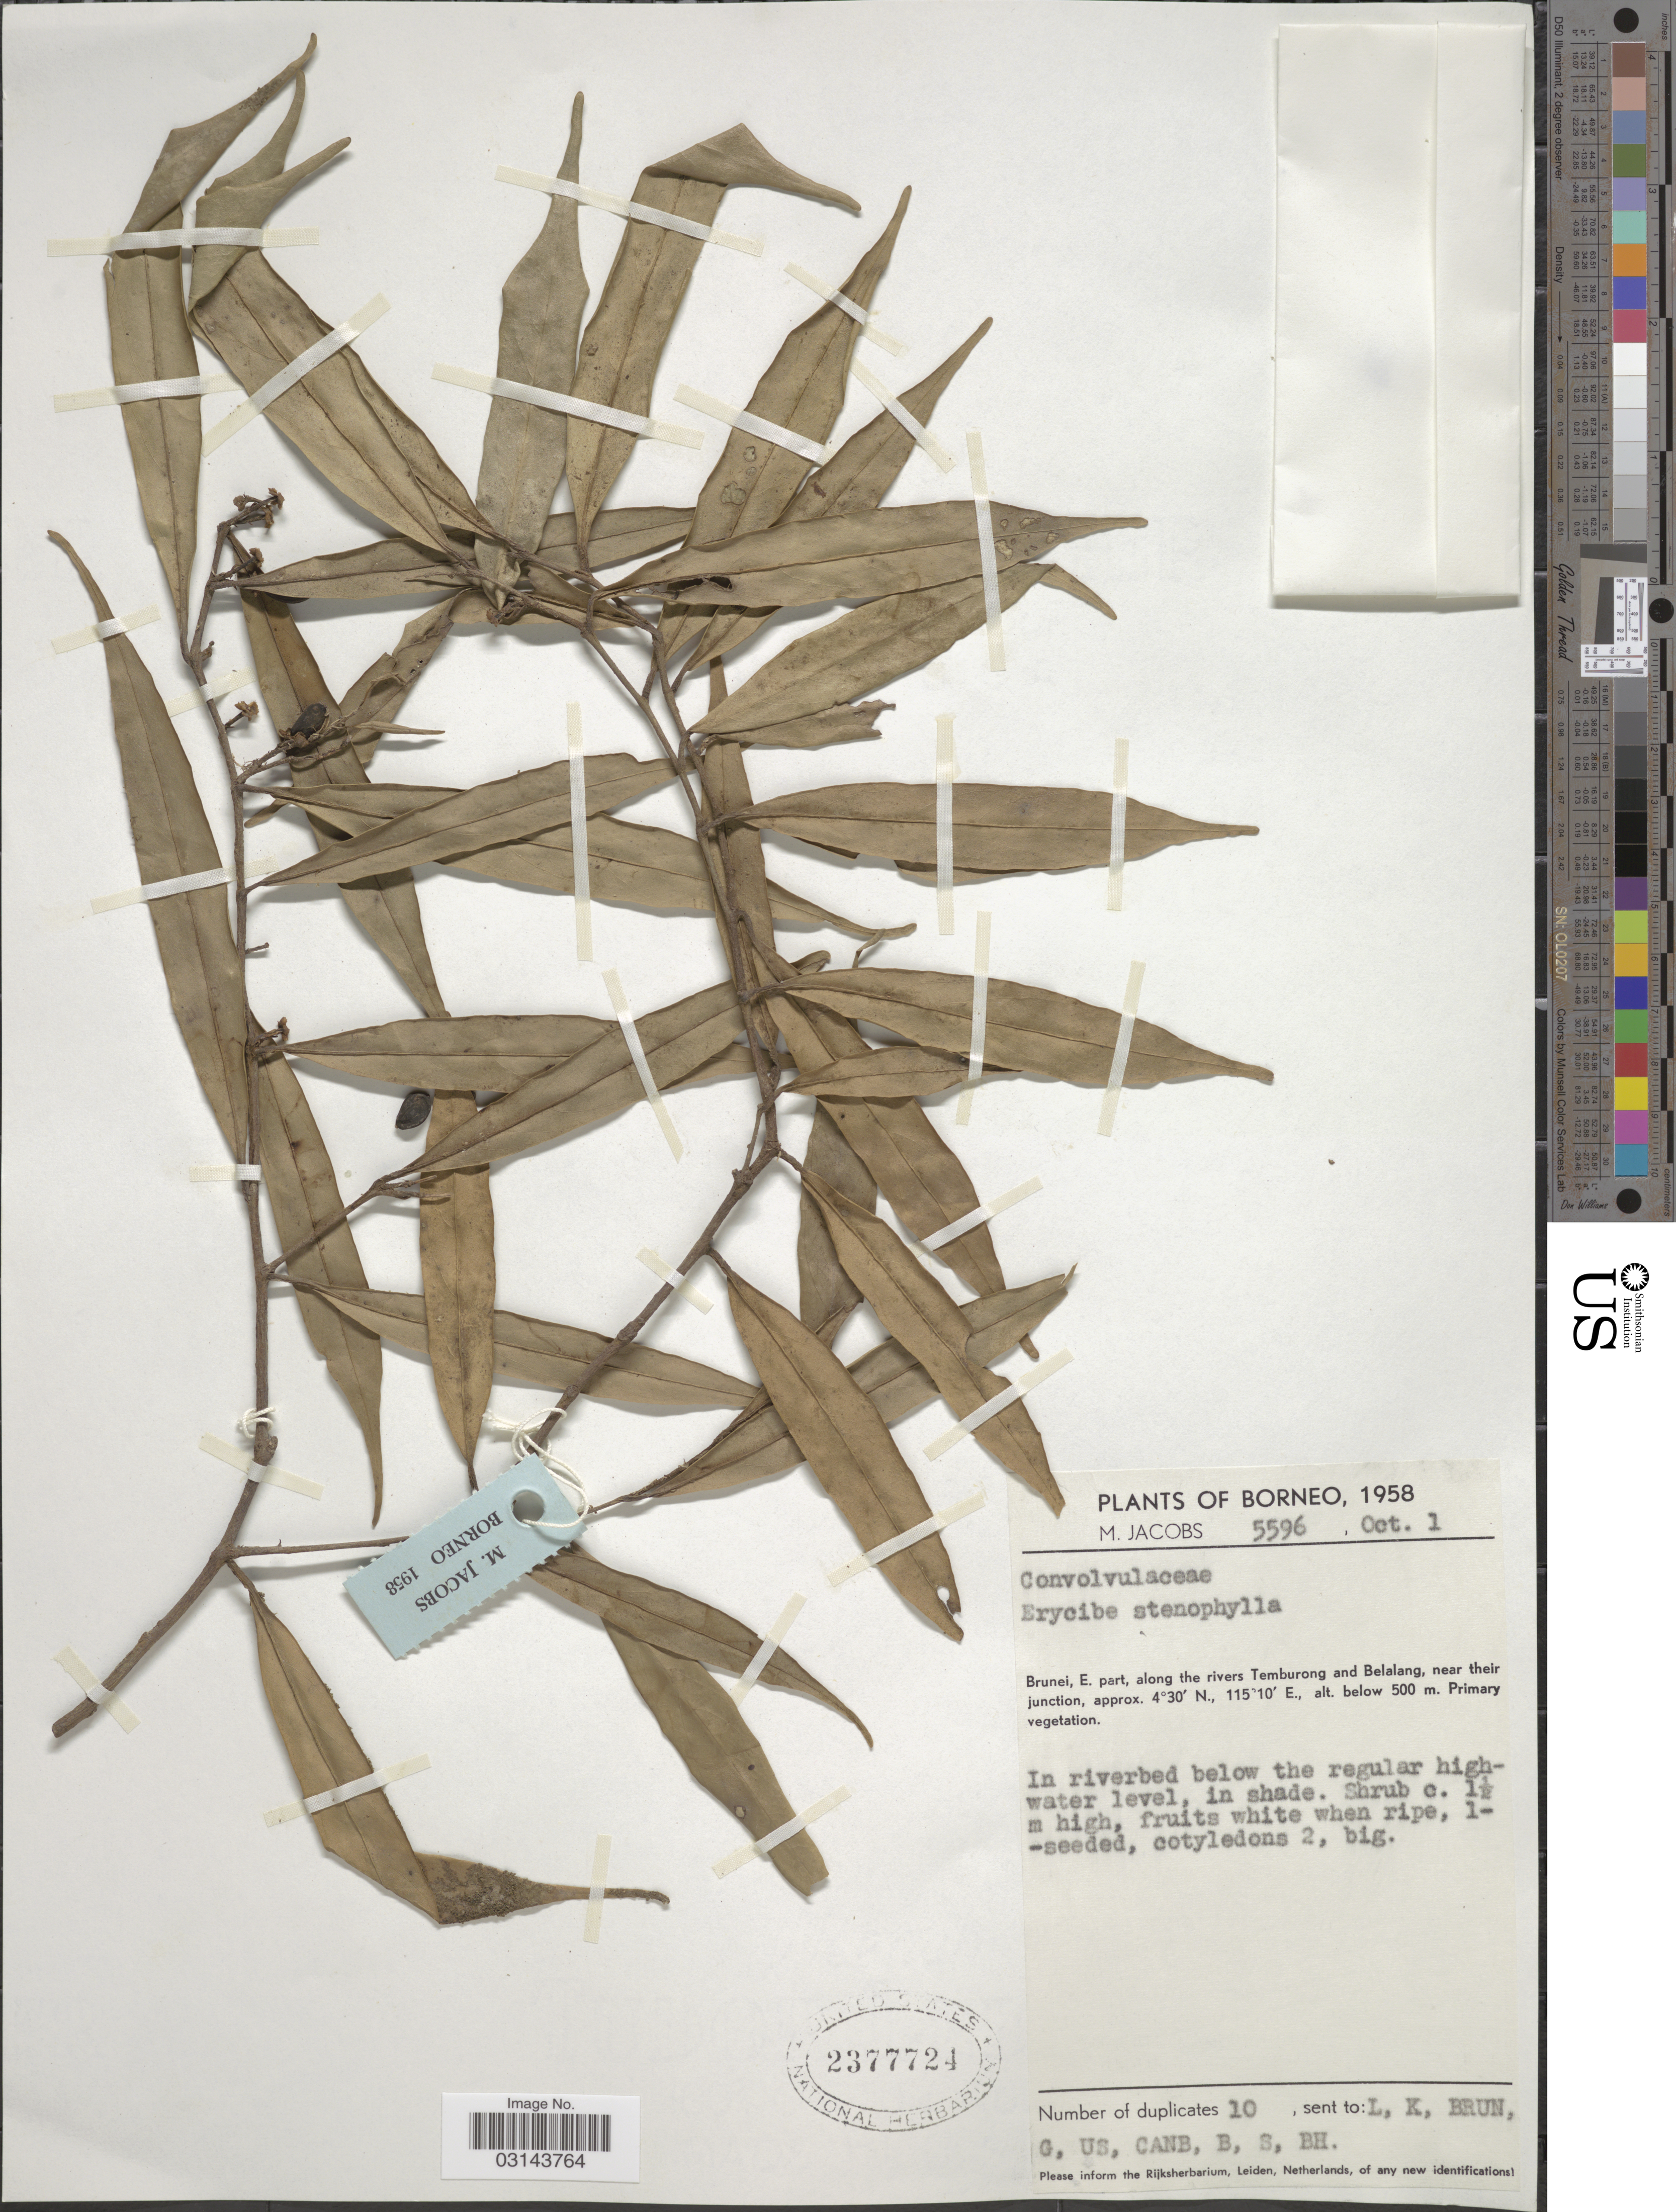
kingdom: Plantae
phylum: Tracheophyta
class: Magnoliopsida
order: Solanales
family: Convolvulaceae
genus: Erycibe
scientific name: Erycibe stenophylla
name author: Hoogland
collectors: M. Jacobs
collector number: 5596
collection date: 1958-10-01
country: Brunei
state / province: Temburong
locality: Borneo. Brunei, E. part, along the rivers Temburong and Belalang, near their junction.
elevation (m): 500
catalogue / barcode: US 2377724